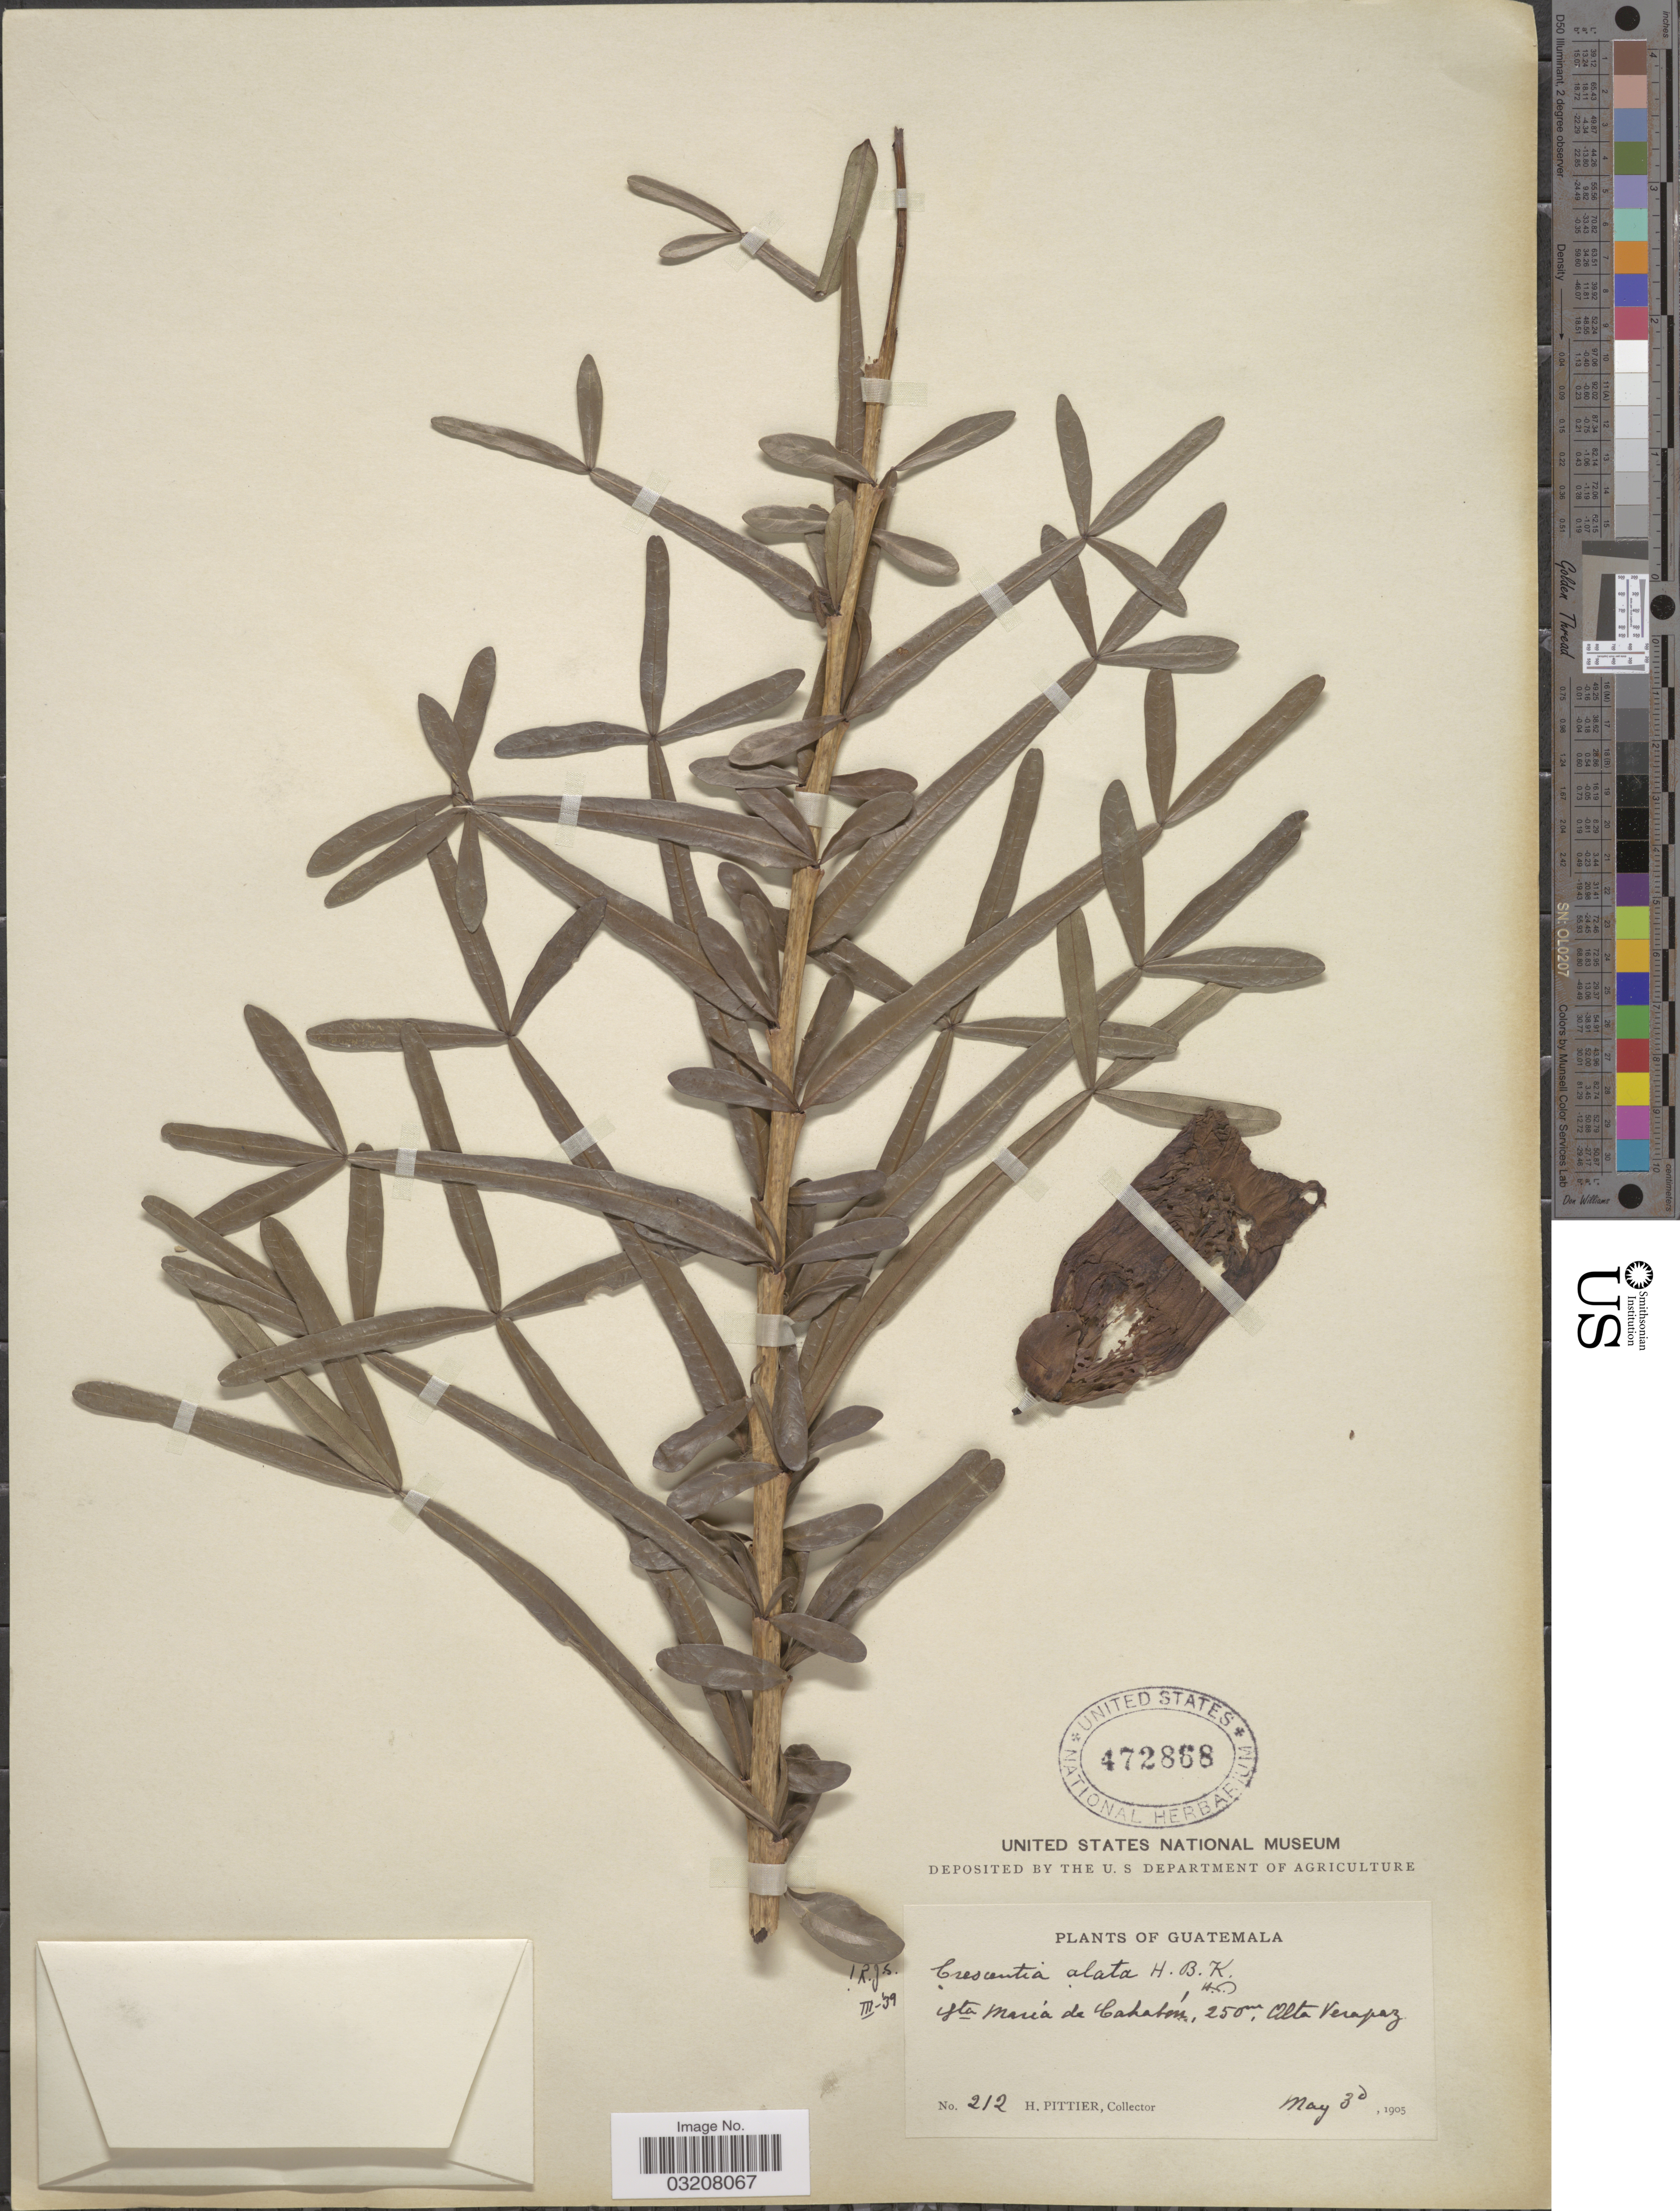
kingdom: Plantae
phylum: Tracheophyta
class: Magnoliopsida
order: Lamiales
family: Bignoniaceae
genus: Crescentia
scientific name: Crescentia alata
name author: Kunth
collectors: H. F. Pittier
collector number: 212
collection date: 1905-05-30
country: Guatemala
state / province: Alta Verapaz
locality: Sta. Maria de Cahabón.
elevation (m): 250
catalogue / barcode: US 472868